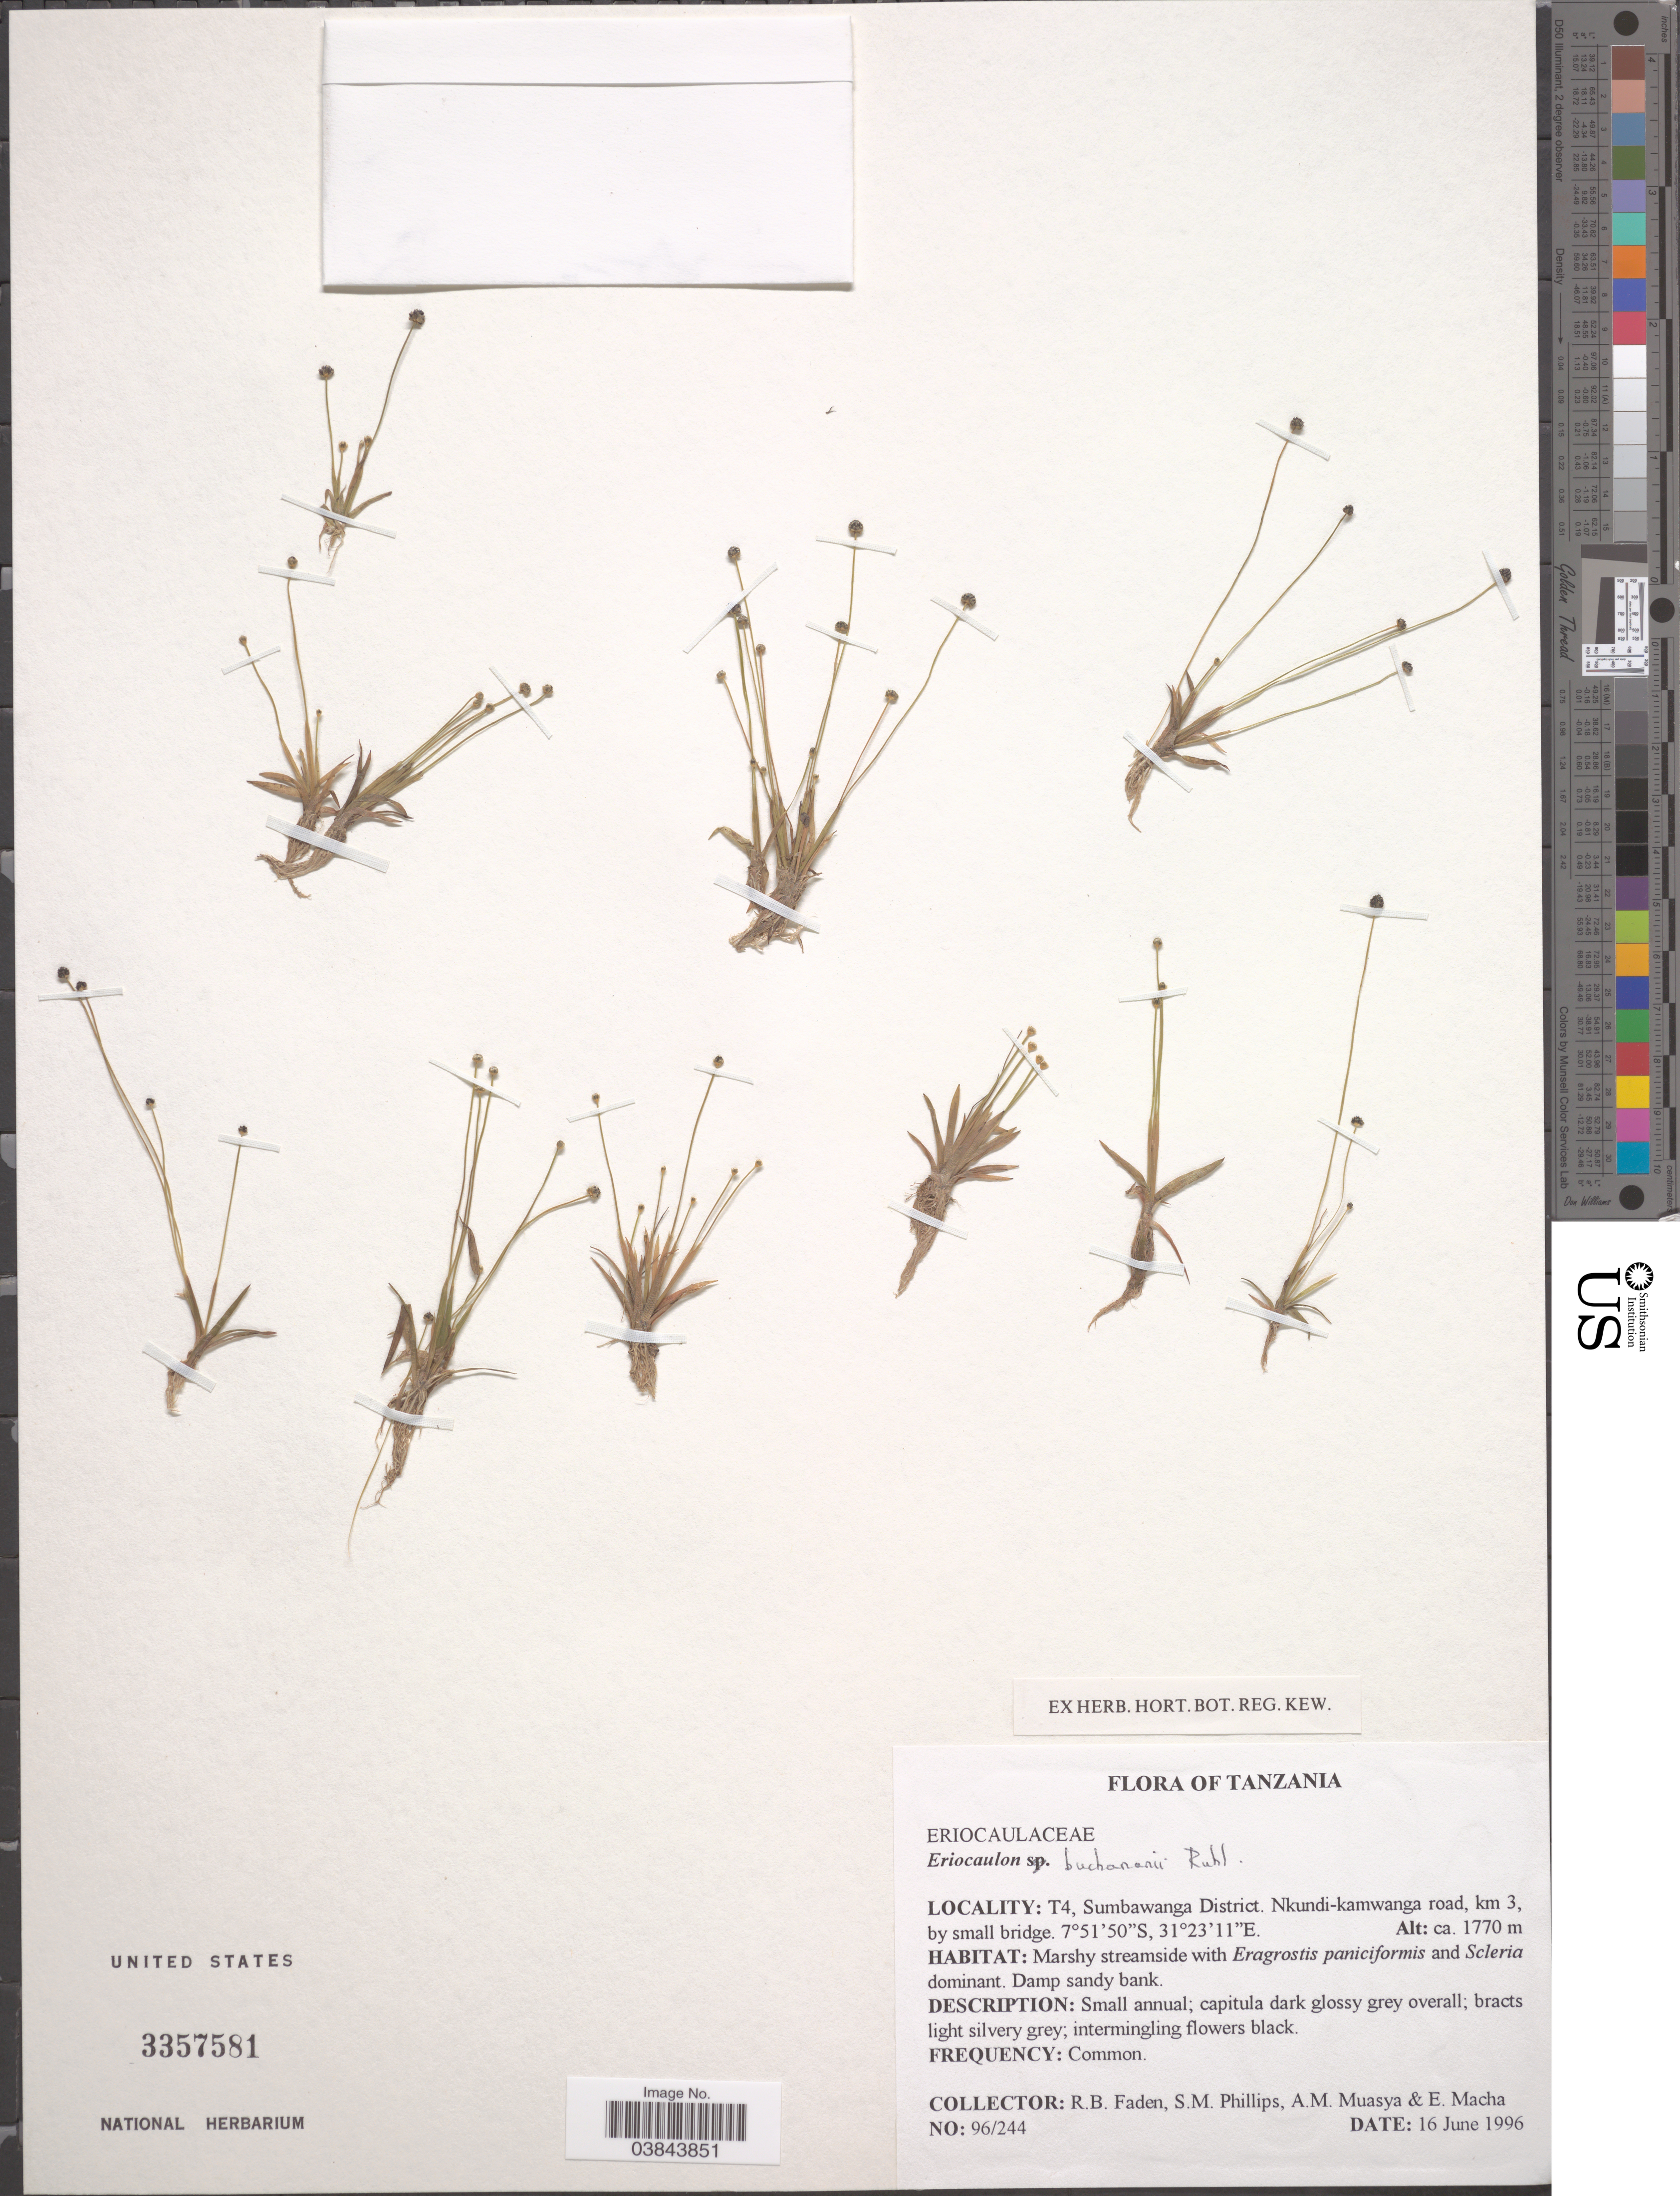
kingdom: Plantae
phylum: Tracheophyta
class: Liliopsida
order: Poales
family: Eriocaulaceae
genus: Eriocaulon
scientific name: Eriocaulon buchananii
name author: Ruhland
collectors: R. B. Faden, S. M. Phillips, A. Muasya & E. Macha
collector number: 96/244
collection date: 1996-06-16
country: Tanzania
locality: T4, Sumbawanga District. Nkundi-kamwanga road, km 3.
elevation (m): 1770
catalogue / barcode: US 3357581